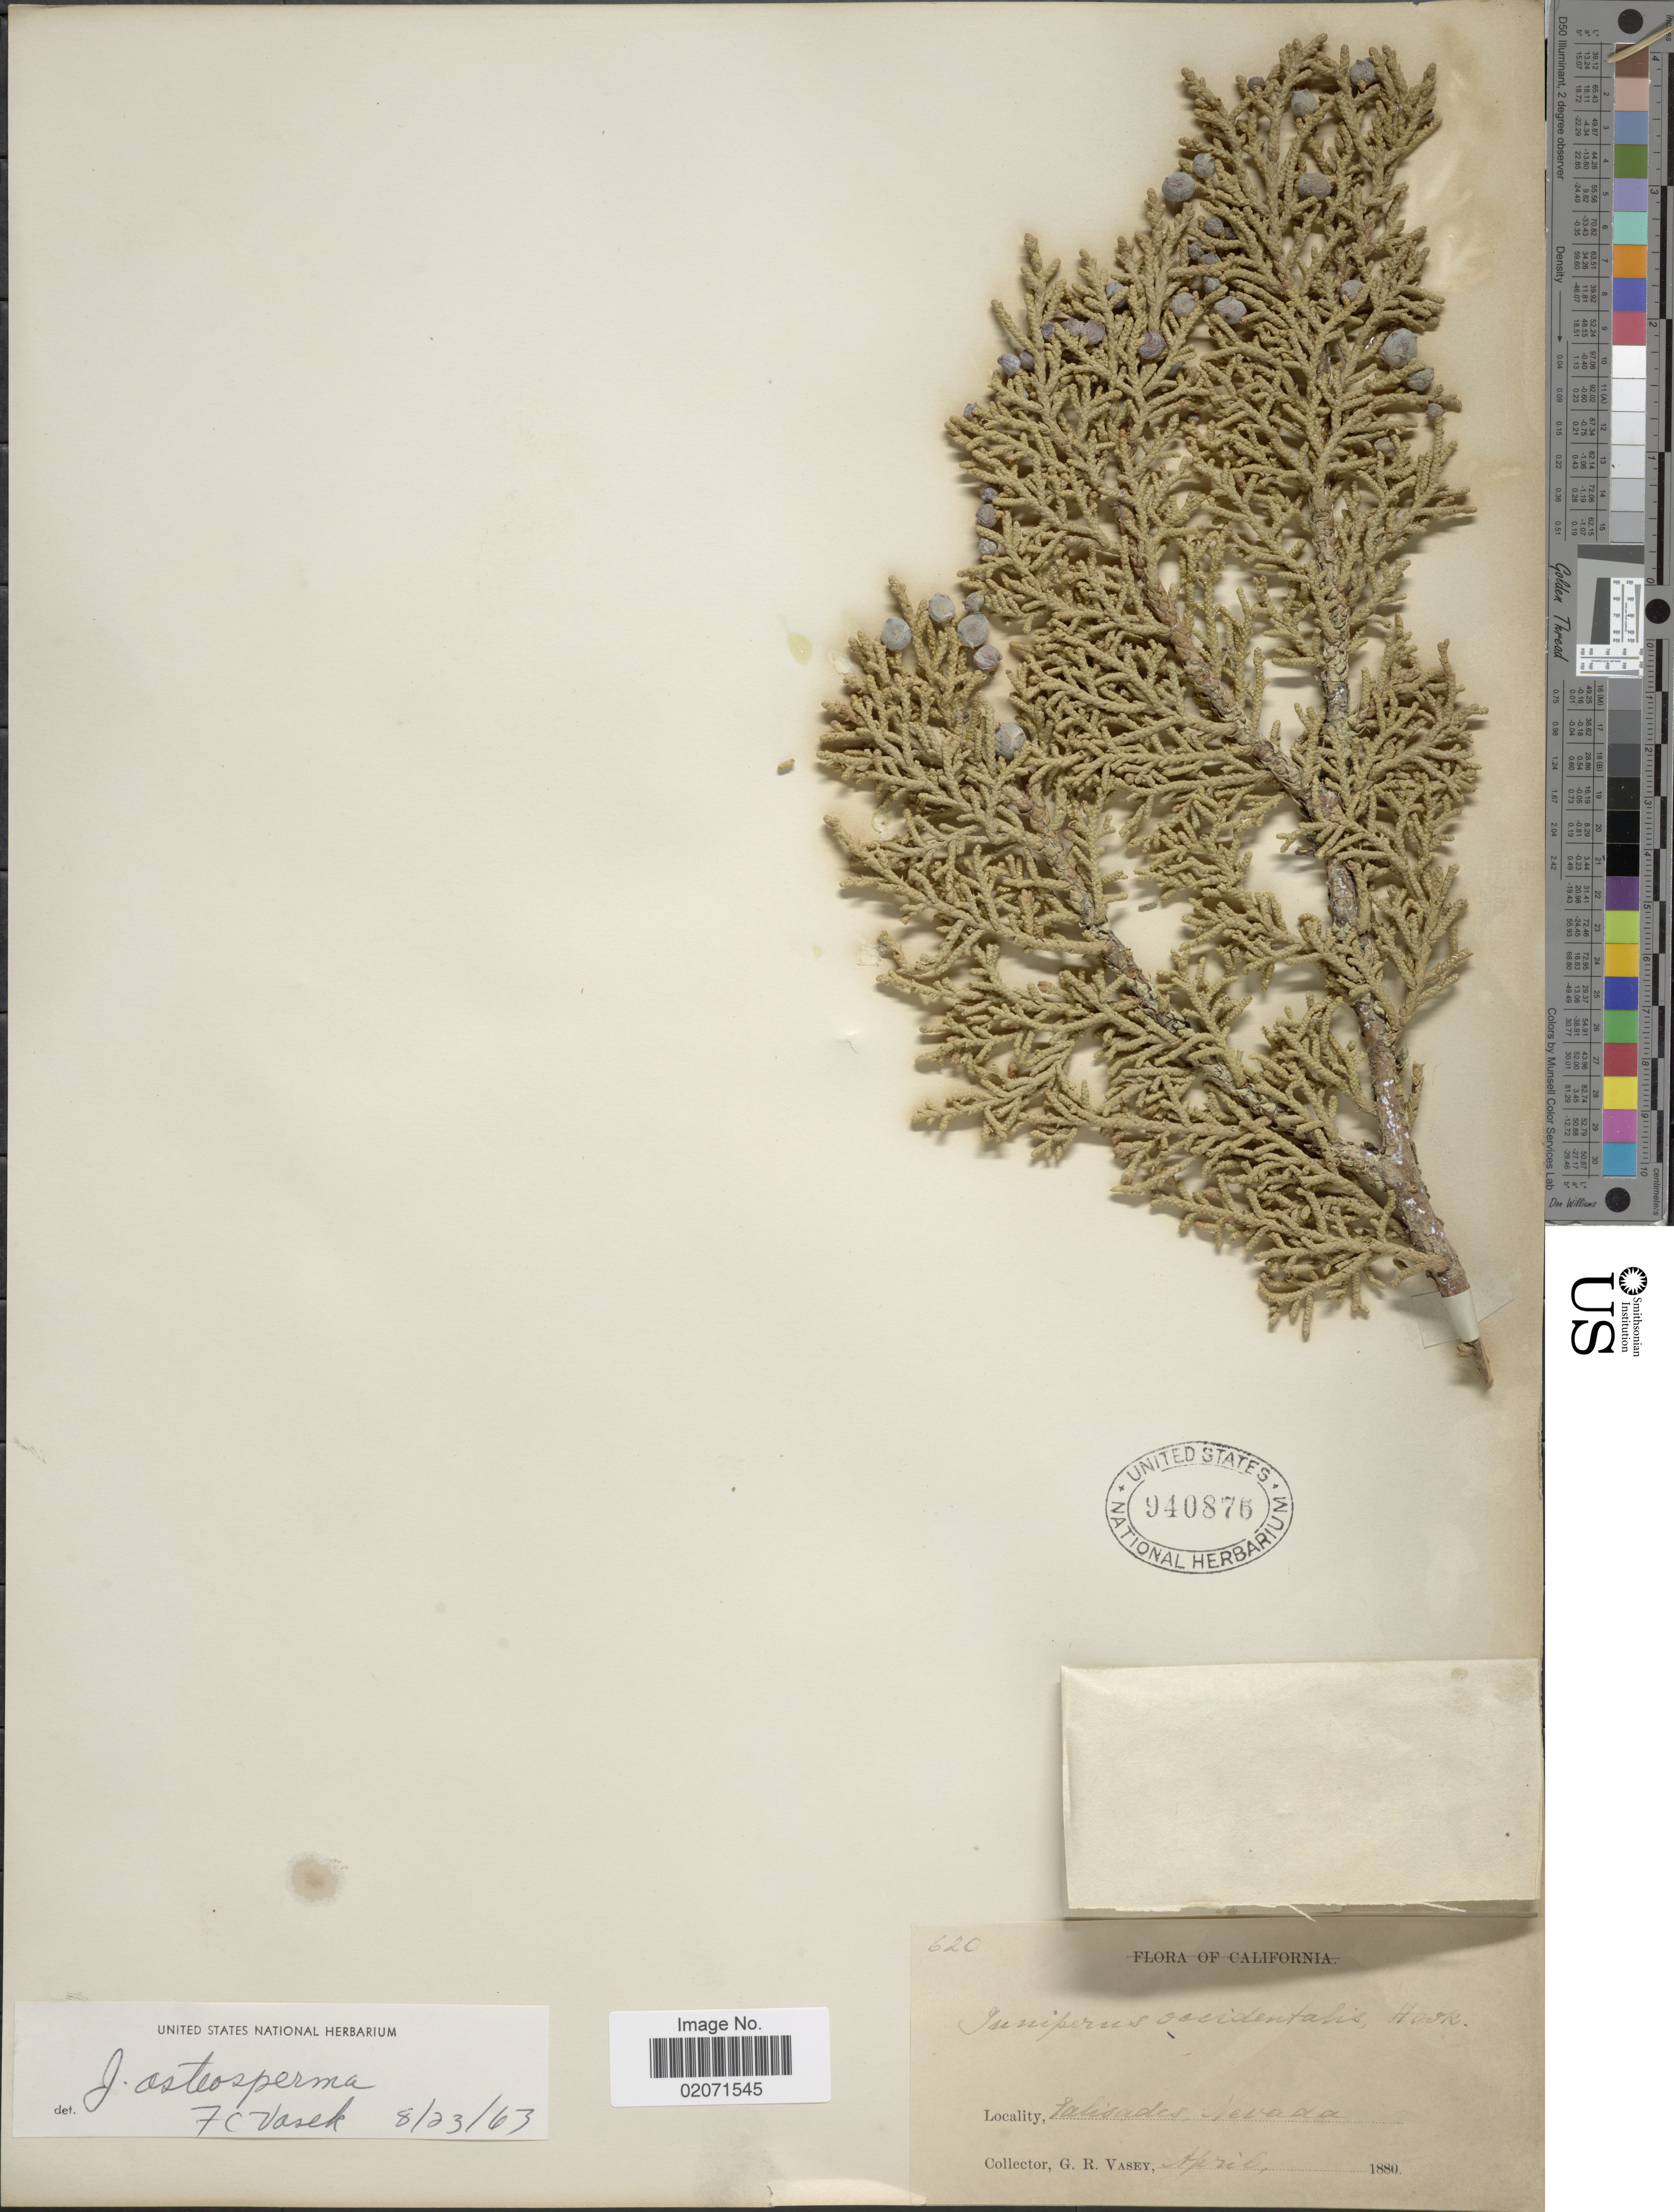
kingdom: Plantae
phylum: Tracheophyta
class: Pinopsida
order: Pinales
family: Cupressaceae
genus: Juniperus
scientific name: Juniperus osteosperma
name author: (Torr.) Little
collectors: G. R. Vasey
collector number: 620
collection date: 1880-04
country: United States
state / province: Nevada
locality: Palisades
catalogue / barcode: US 940876